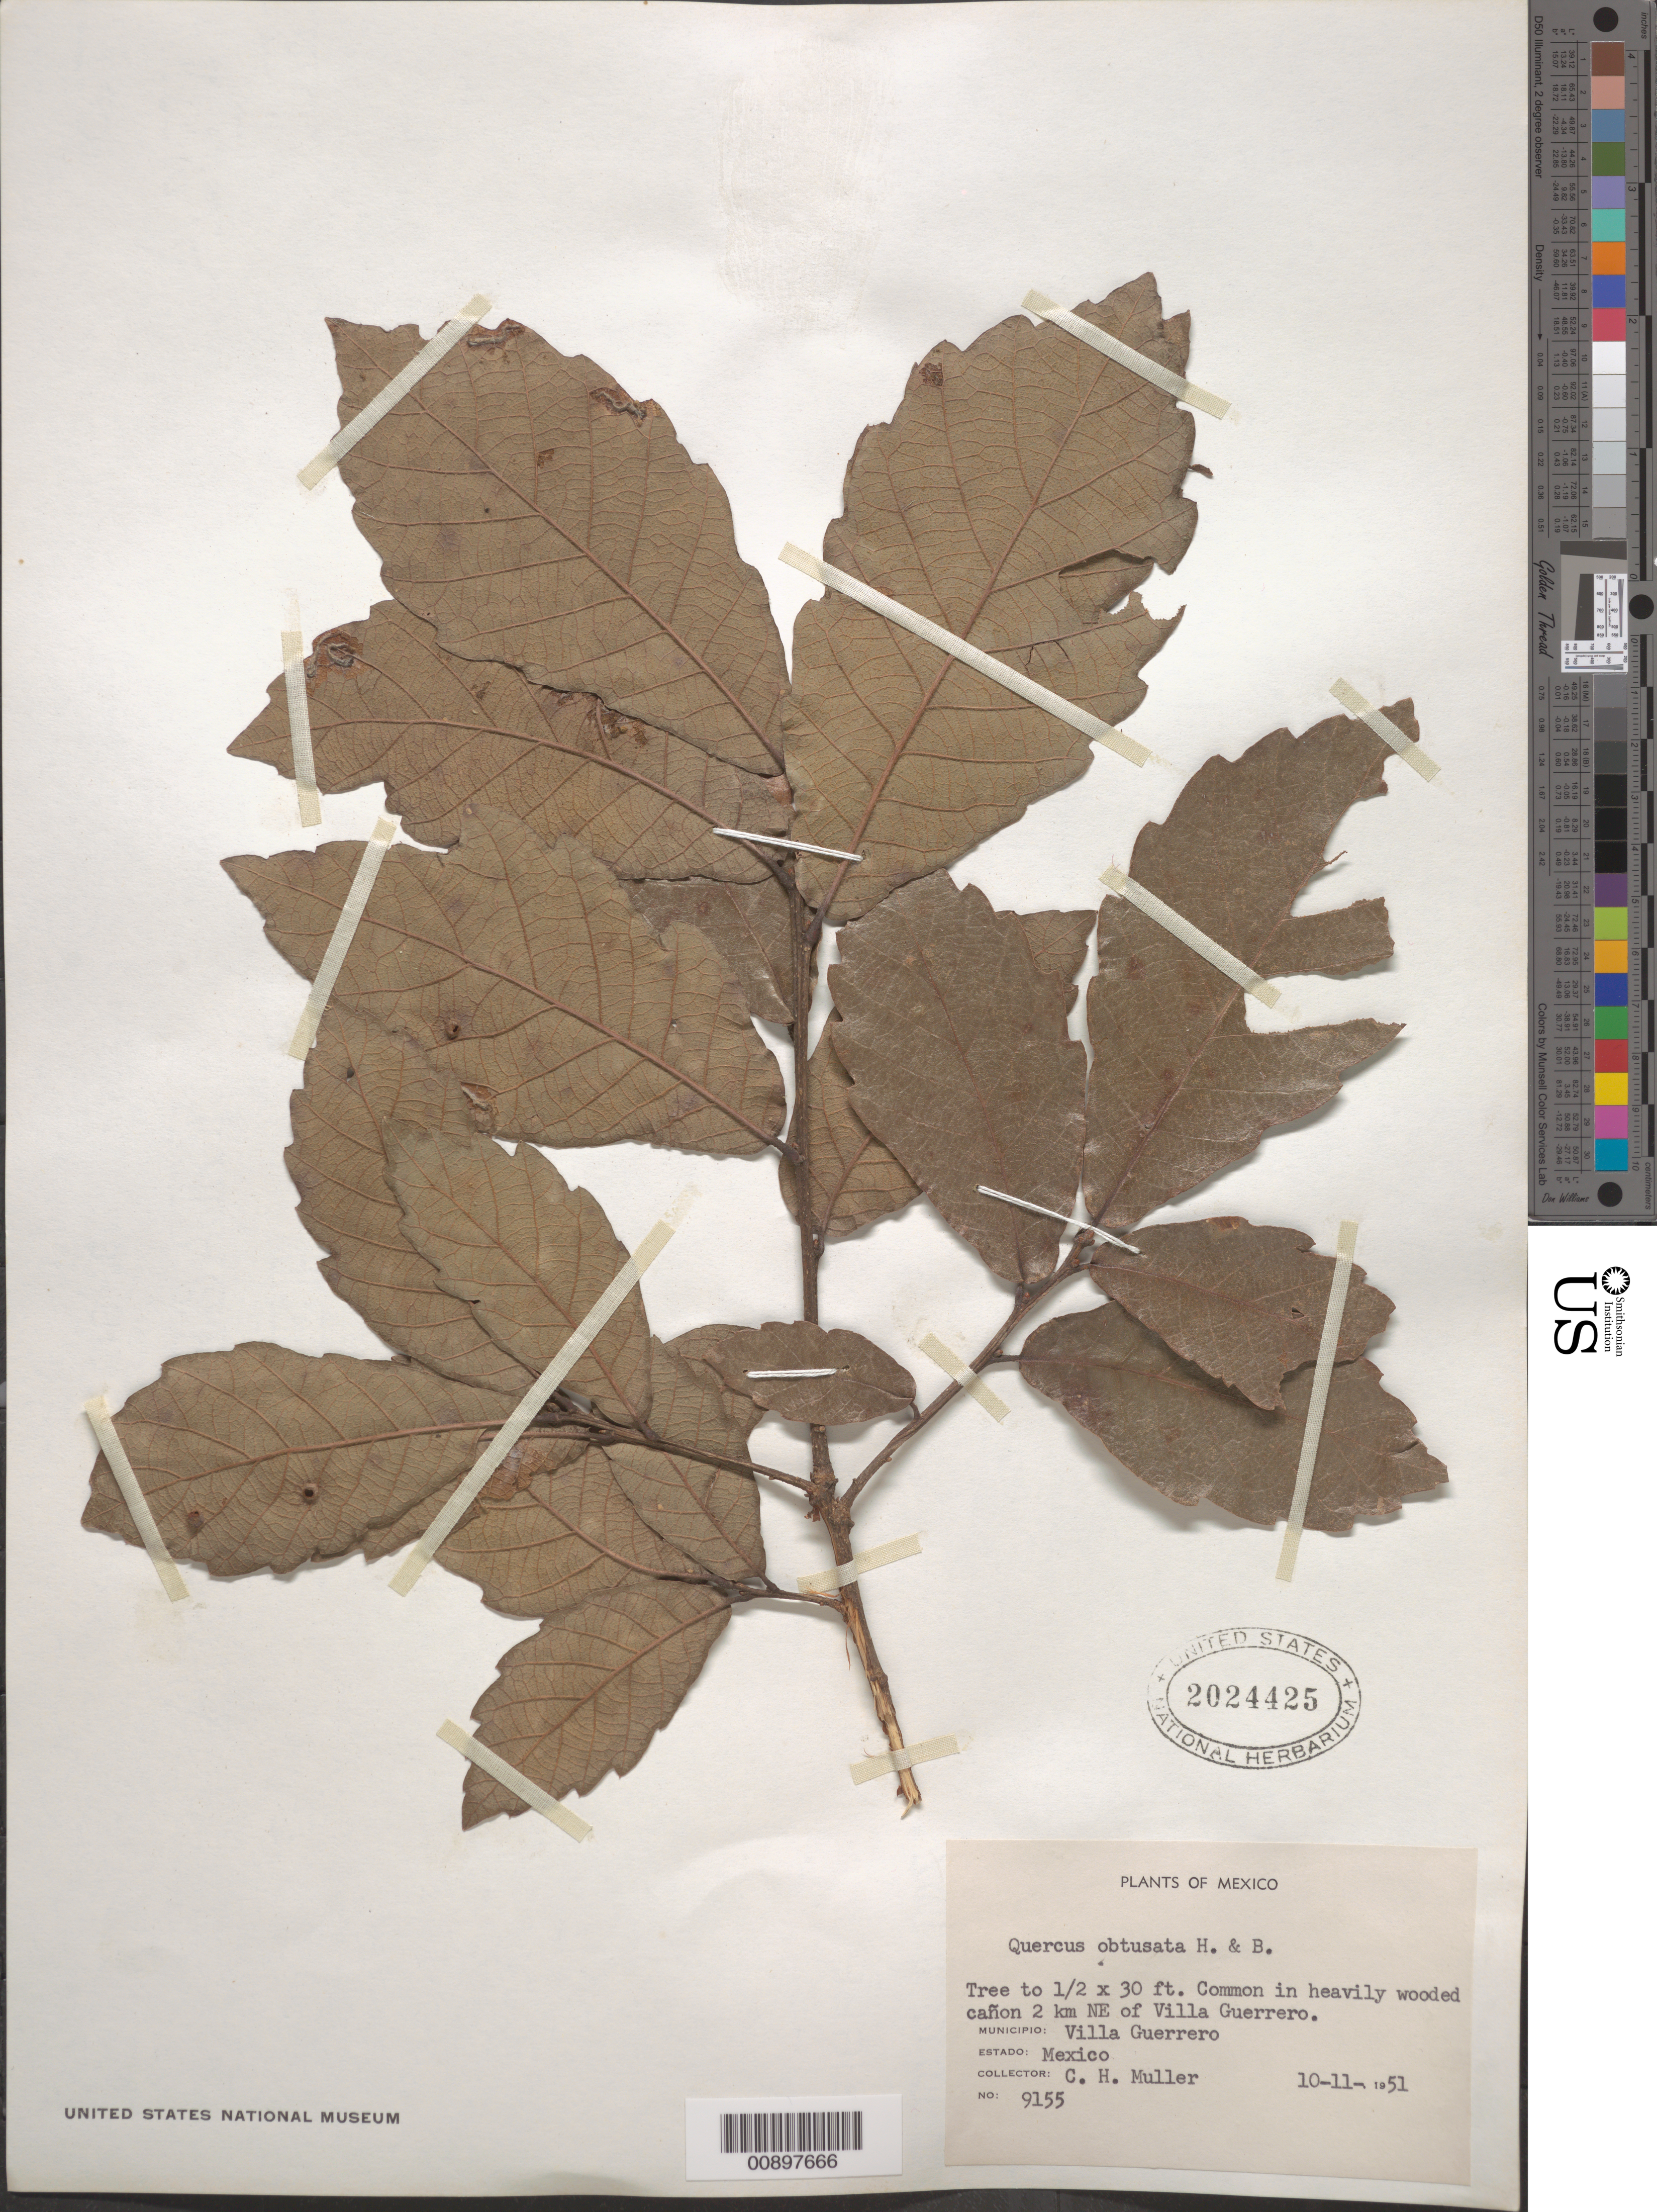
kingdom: Plantae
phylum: Tracheophyta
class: Magnoliopsida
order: Fagales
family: Fagaceae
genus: Quercus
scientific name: Quercus obtusata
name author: Humb. & Bonpl.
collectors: C. H. Muller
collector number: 9155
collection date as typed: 11 Oct 1951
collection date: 1951-10-11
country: Mexico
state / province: Mexico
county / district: Villa Guerrero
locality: Cañon 2 km NE of Villa Guerrero. Municipio Villa Guerrero. Estado de México.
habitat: Common in heavily wooded cañon.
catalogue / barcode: US 2024425